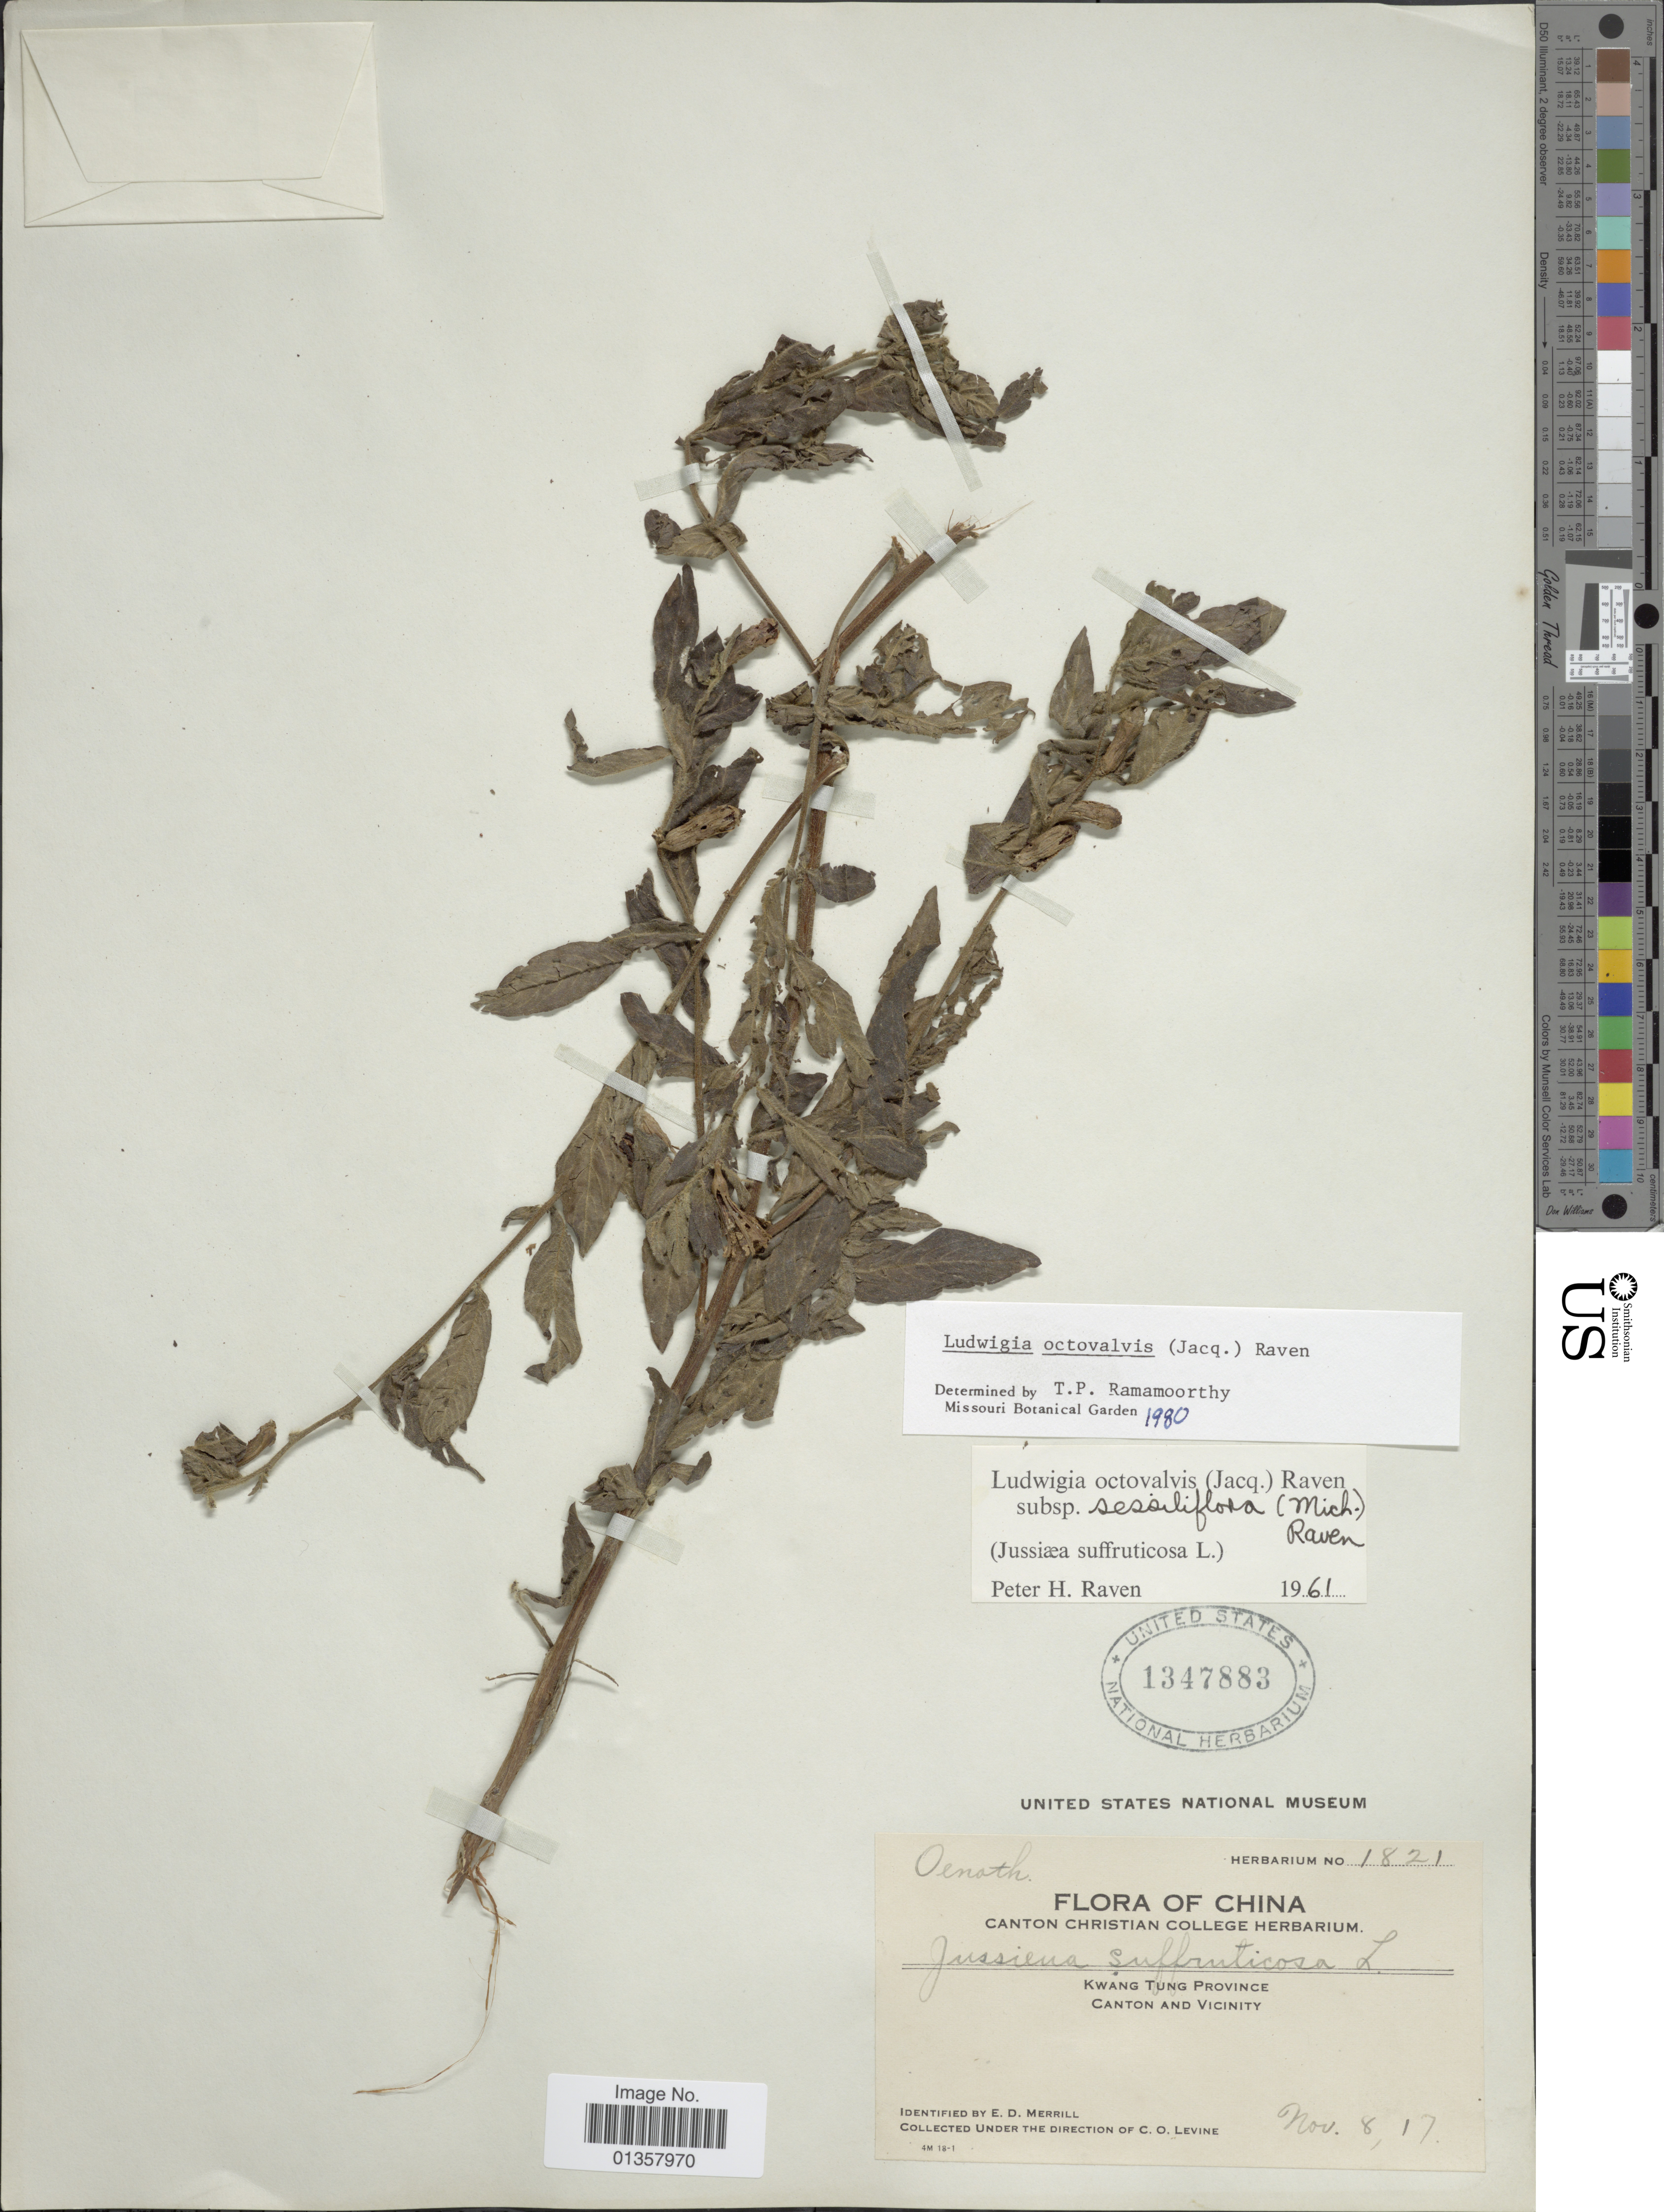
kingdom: Plantae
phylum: Tracheophyta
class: Magnoliopsida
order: Myrtales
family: Onagraceae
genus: Ludwigia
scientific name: Ludwigia octovalvis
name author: (Jacq.) P.H. Raven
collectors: C. O. Levine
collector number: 1821?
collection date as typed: Transcribed d/m/y: 8/11/17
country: China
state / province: Guangdong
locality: Kwang Tung Province, Canton and Vicinity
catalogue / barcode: US 1347883